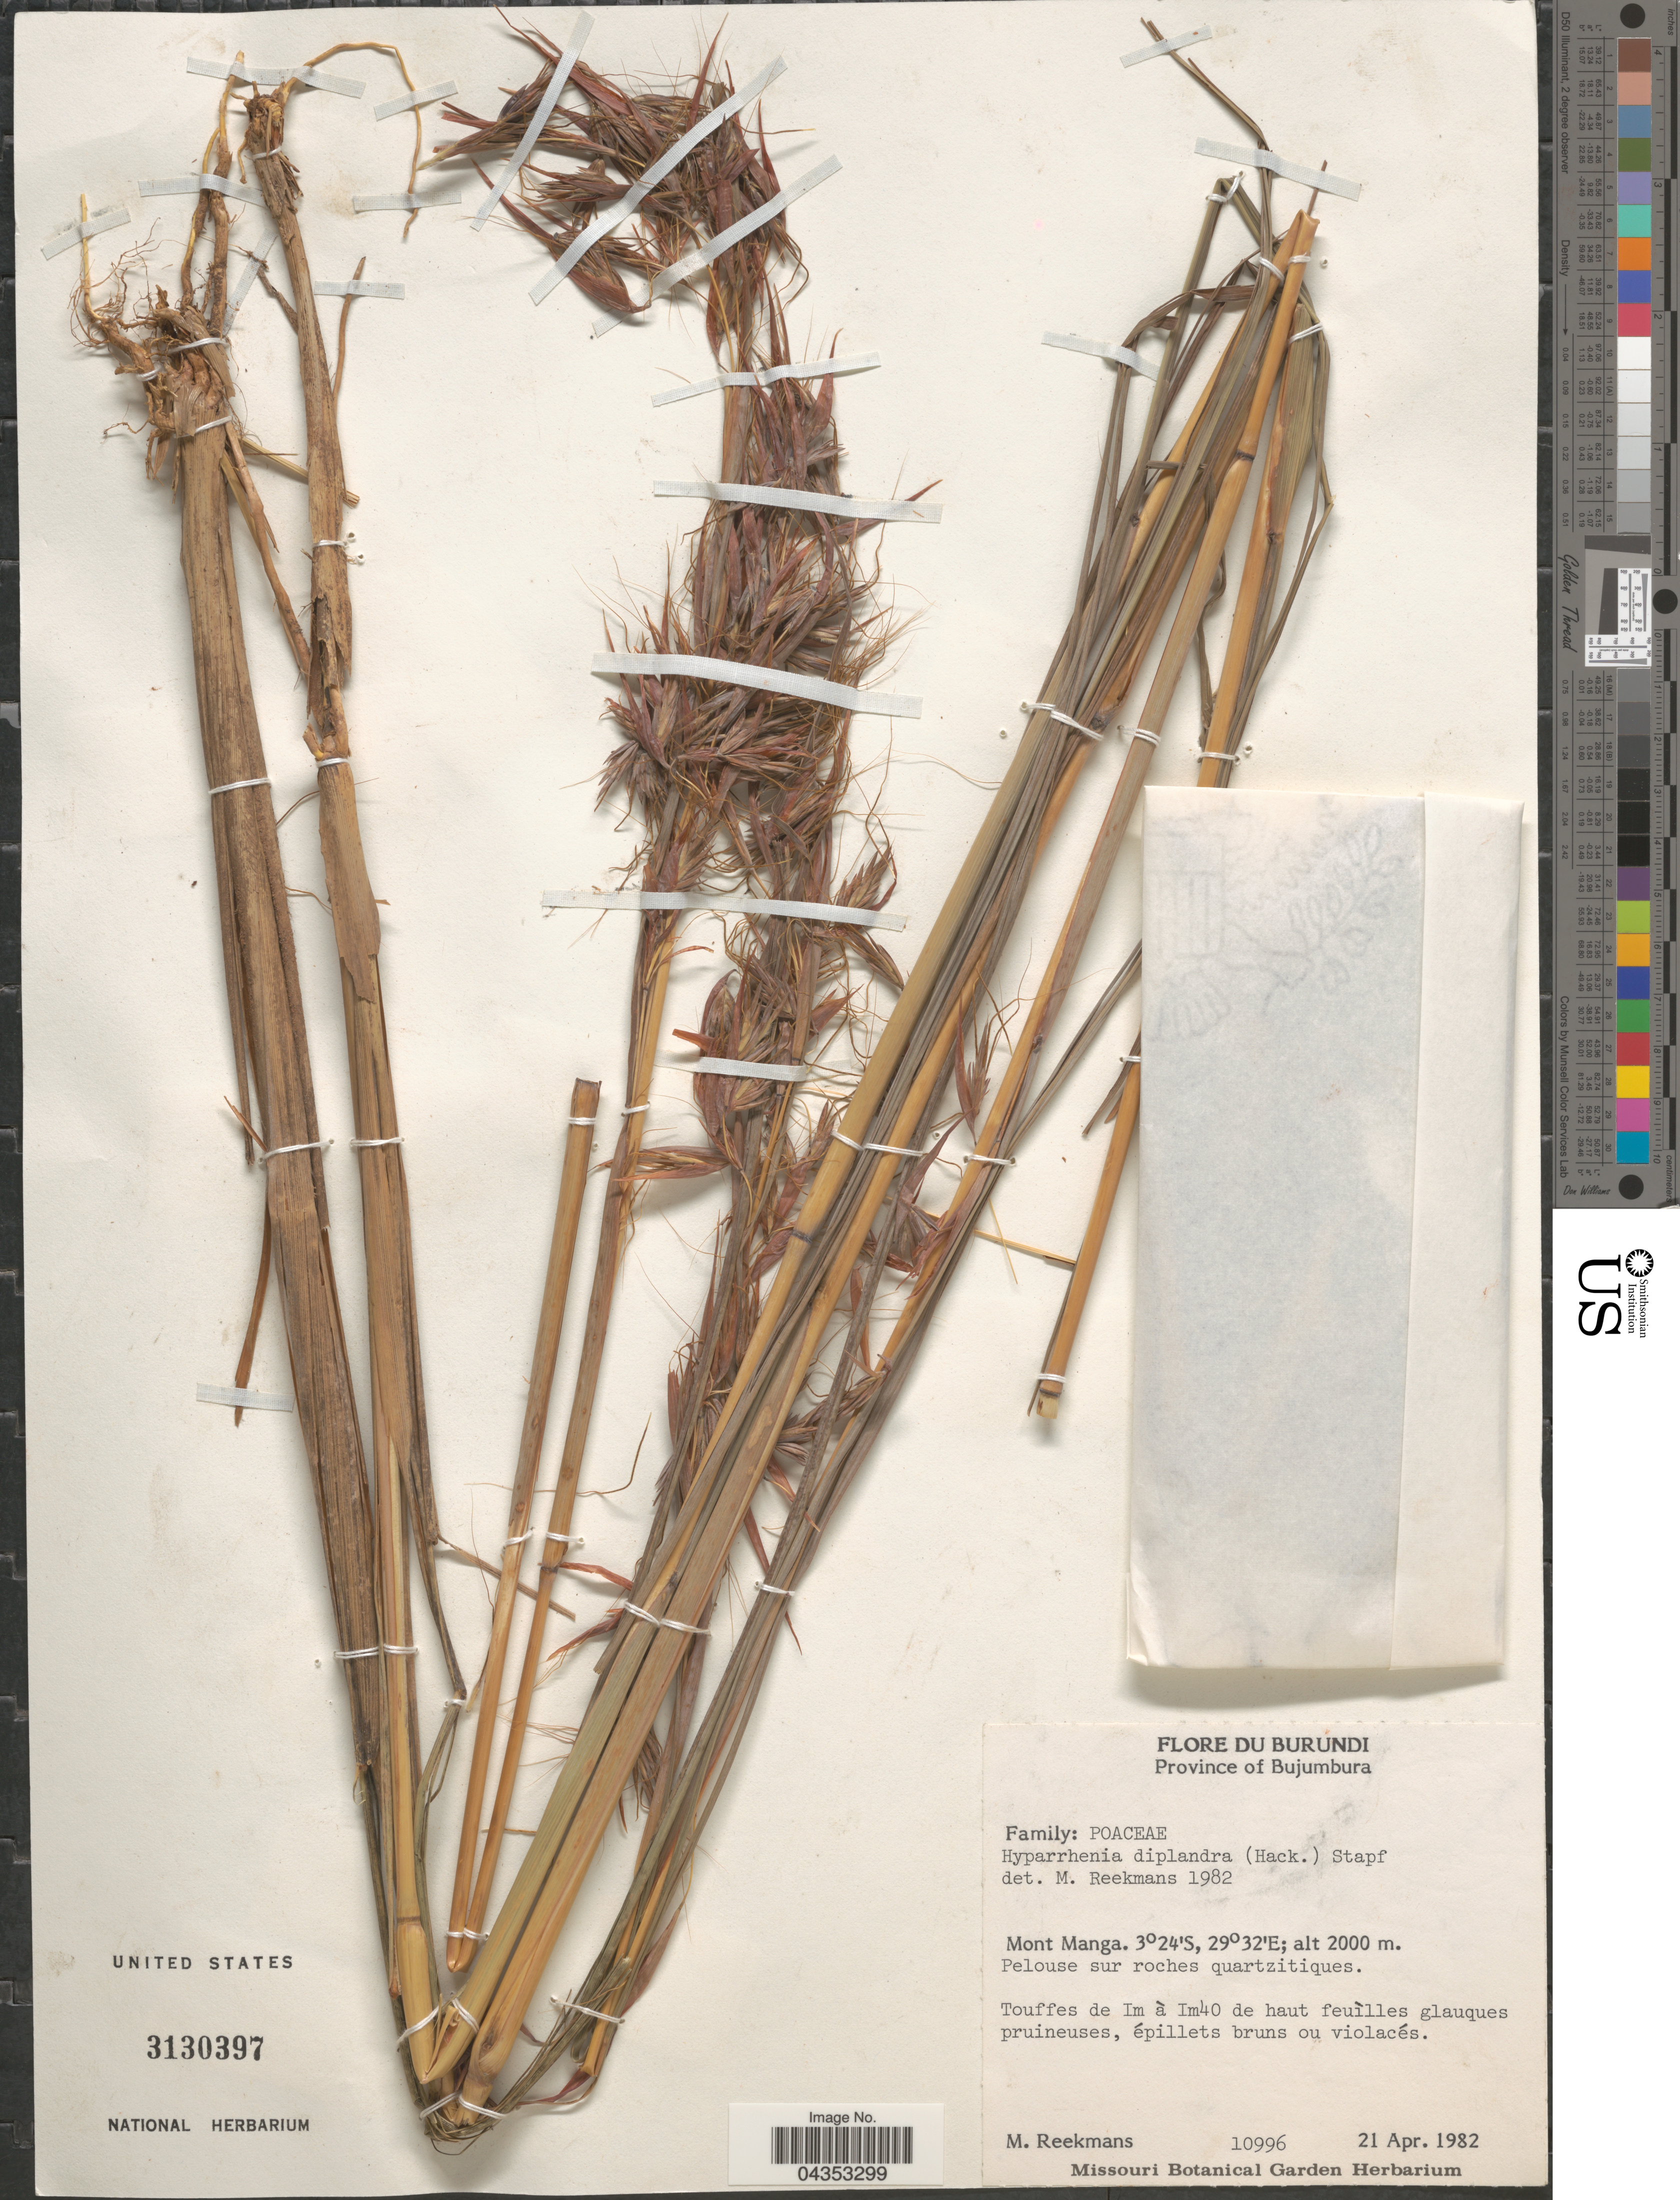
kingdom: Plantae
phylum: Tracheophyta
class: Liliopsida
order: Poales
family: Poaceae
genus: Hyparrhenia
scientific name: Hyparrhenia diplandra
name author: (Hack.) Stapf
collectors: M. Reekmans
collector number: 10996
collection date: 1982-04-21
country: Burundi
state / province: Bujumura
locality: Province of Bujumbura. Mont Manga. Pelouse sur roches quartzitiques.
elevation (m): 2000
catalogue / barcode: US 3130397